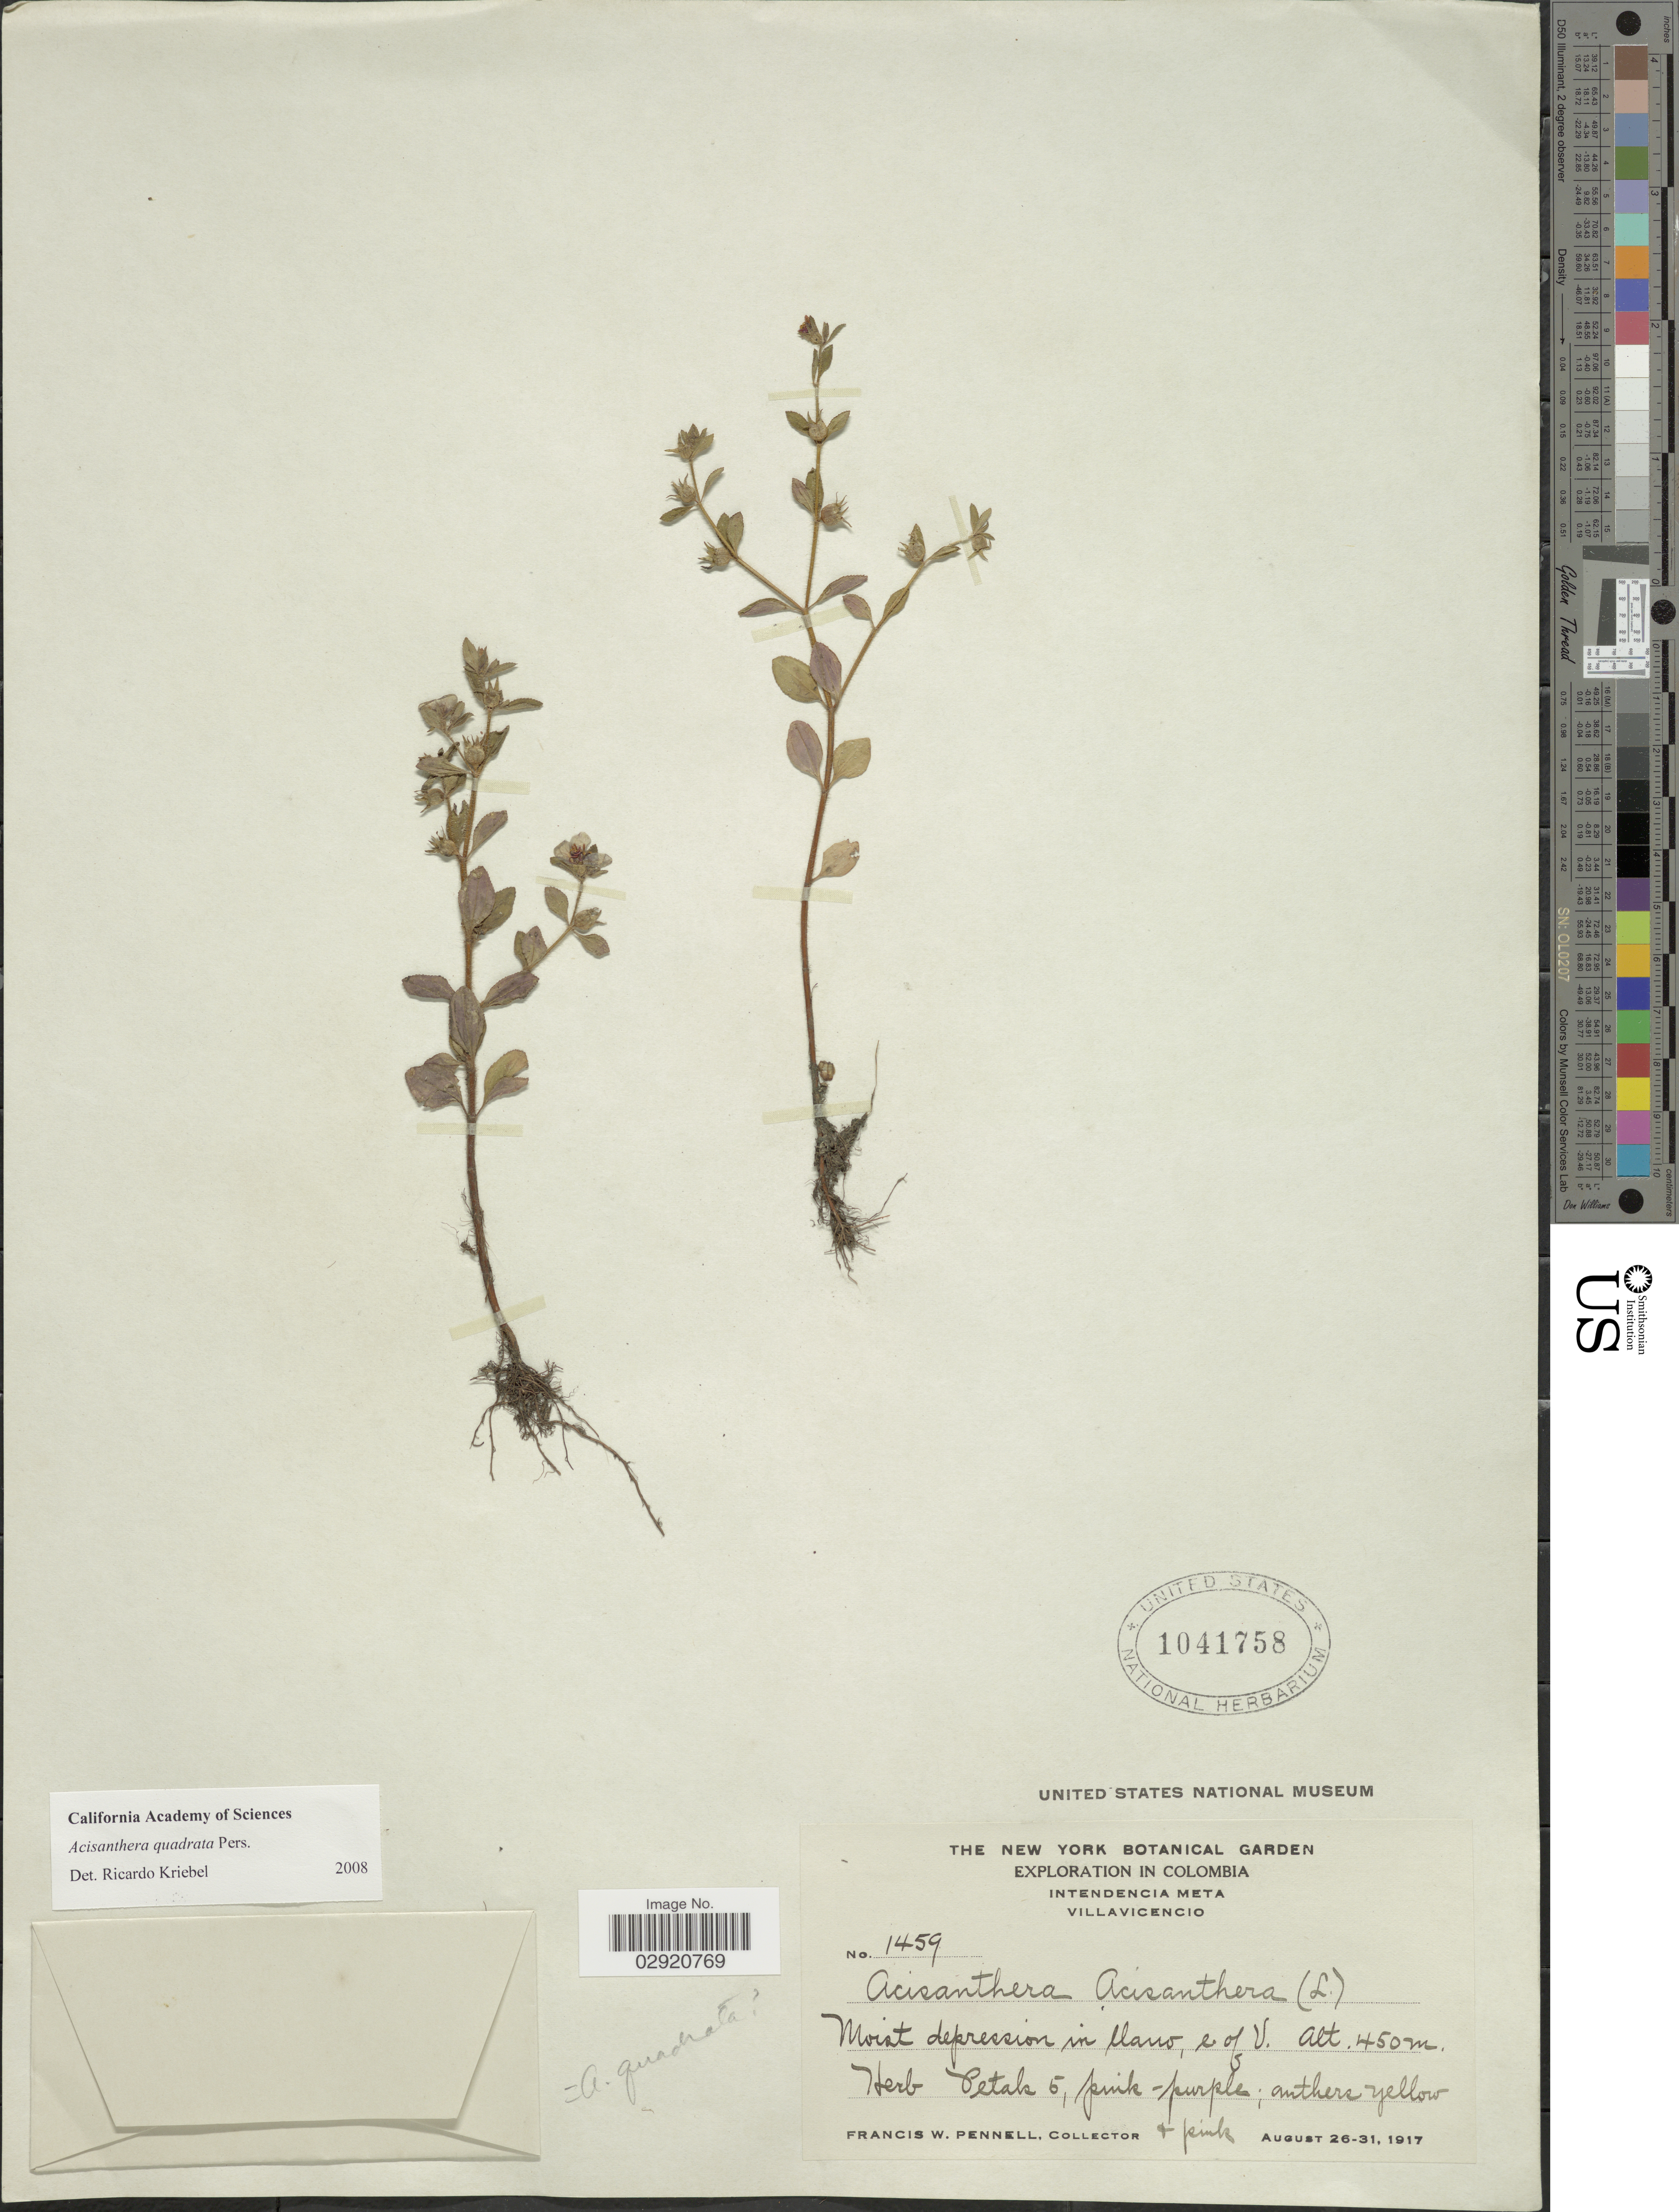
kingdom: Plantae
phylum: Tracheophyta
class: Magnoliopsida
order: Myrtales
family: Melastomataceae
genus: Acisanthera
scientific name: Acisanthera erecta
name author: Gleason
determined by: Nunes da Silva, Diego, (RB), Jardim Botanico do Rio de Janeiro - Herbario (BRAZIL)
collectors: F. W. Pennell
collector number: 1459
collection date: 1917-08-26/1917-08-31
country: Colombia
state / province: Meta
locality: Intendencia Meta. Villavicencio. Llano e of V.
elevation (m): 450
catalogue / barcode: US 1041758